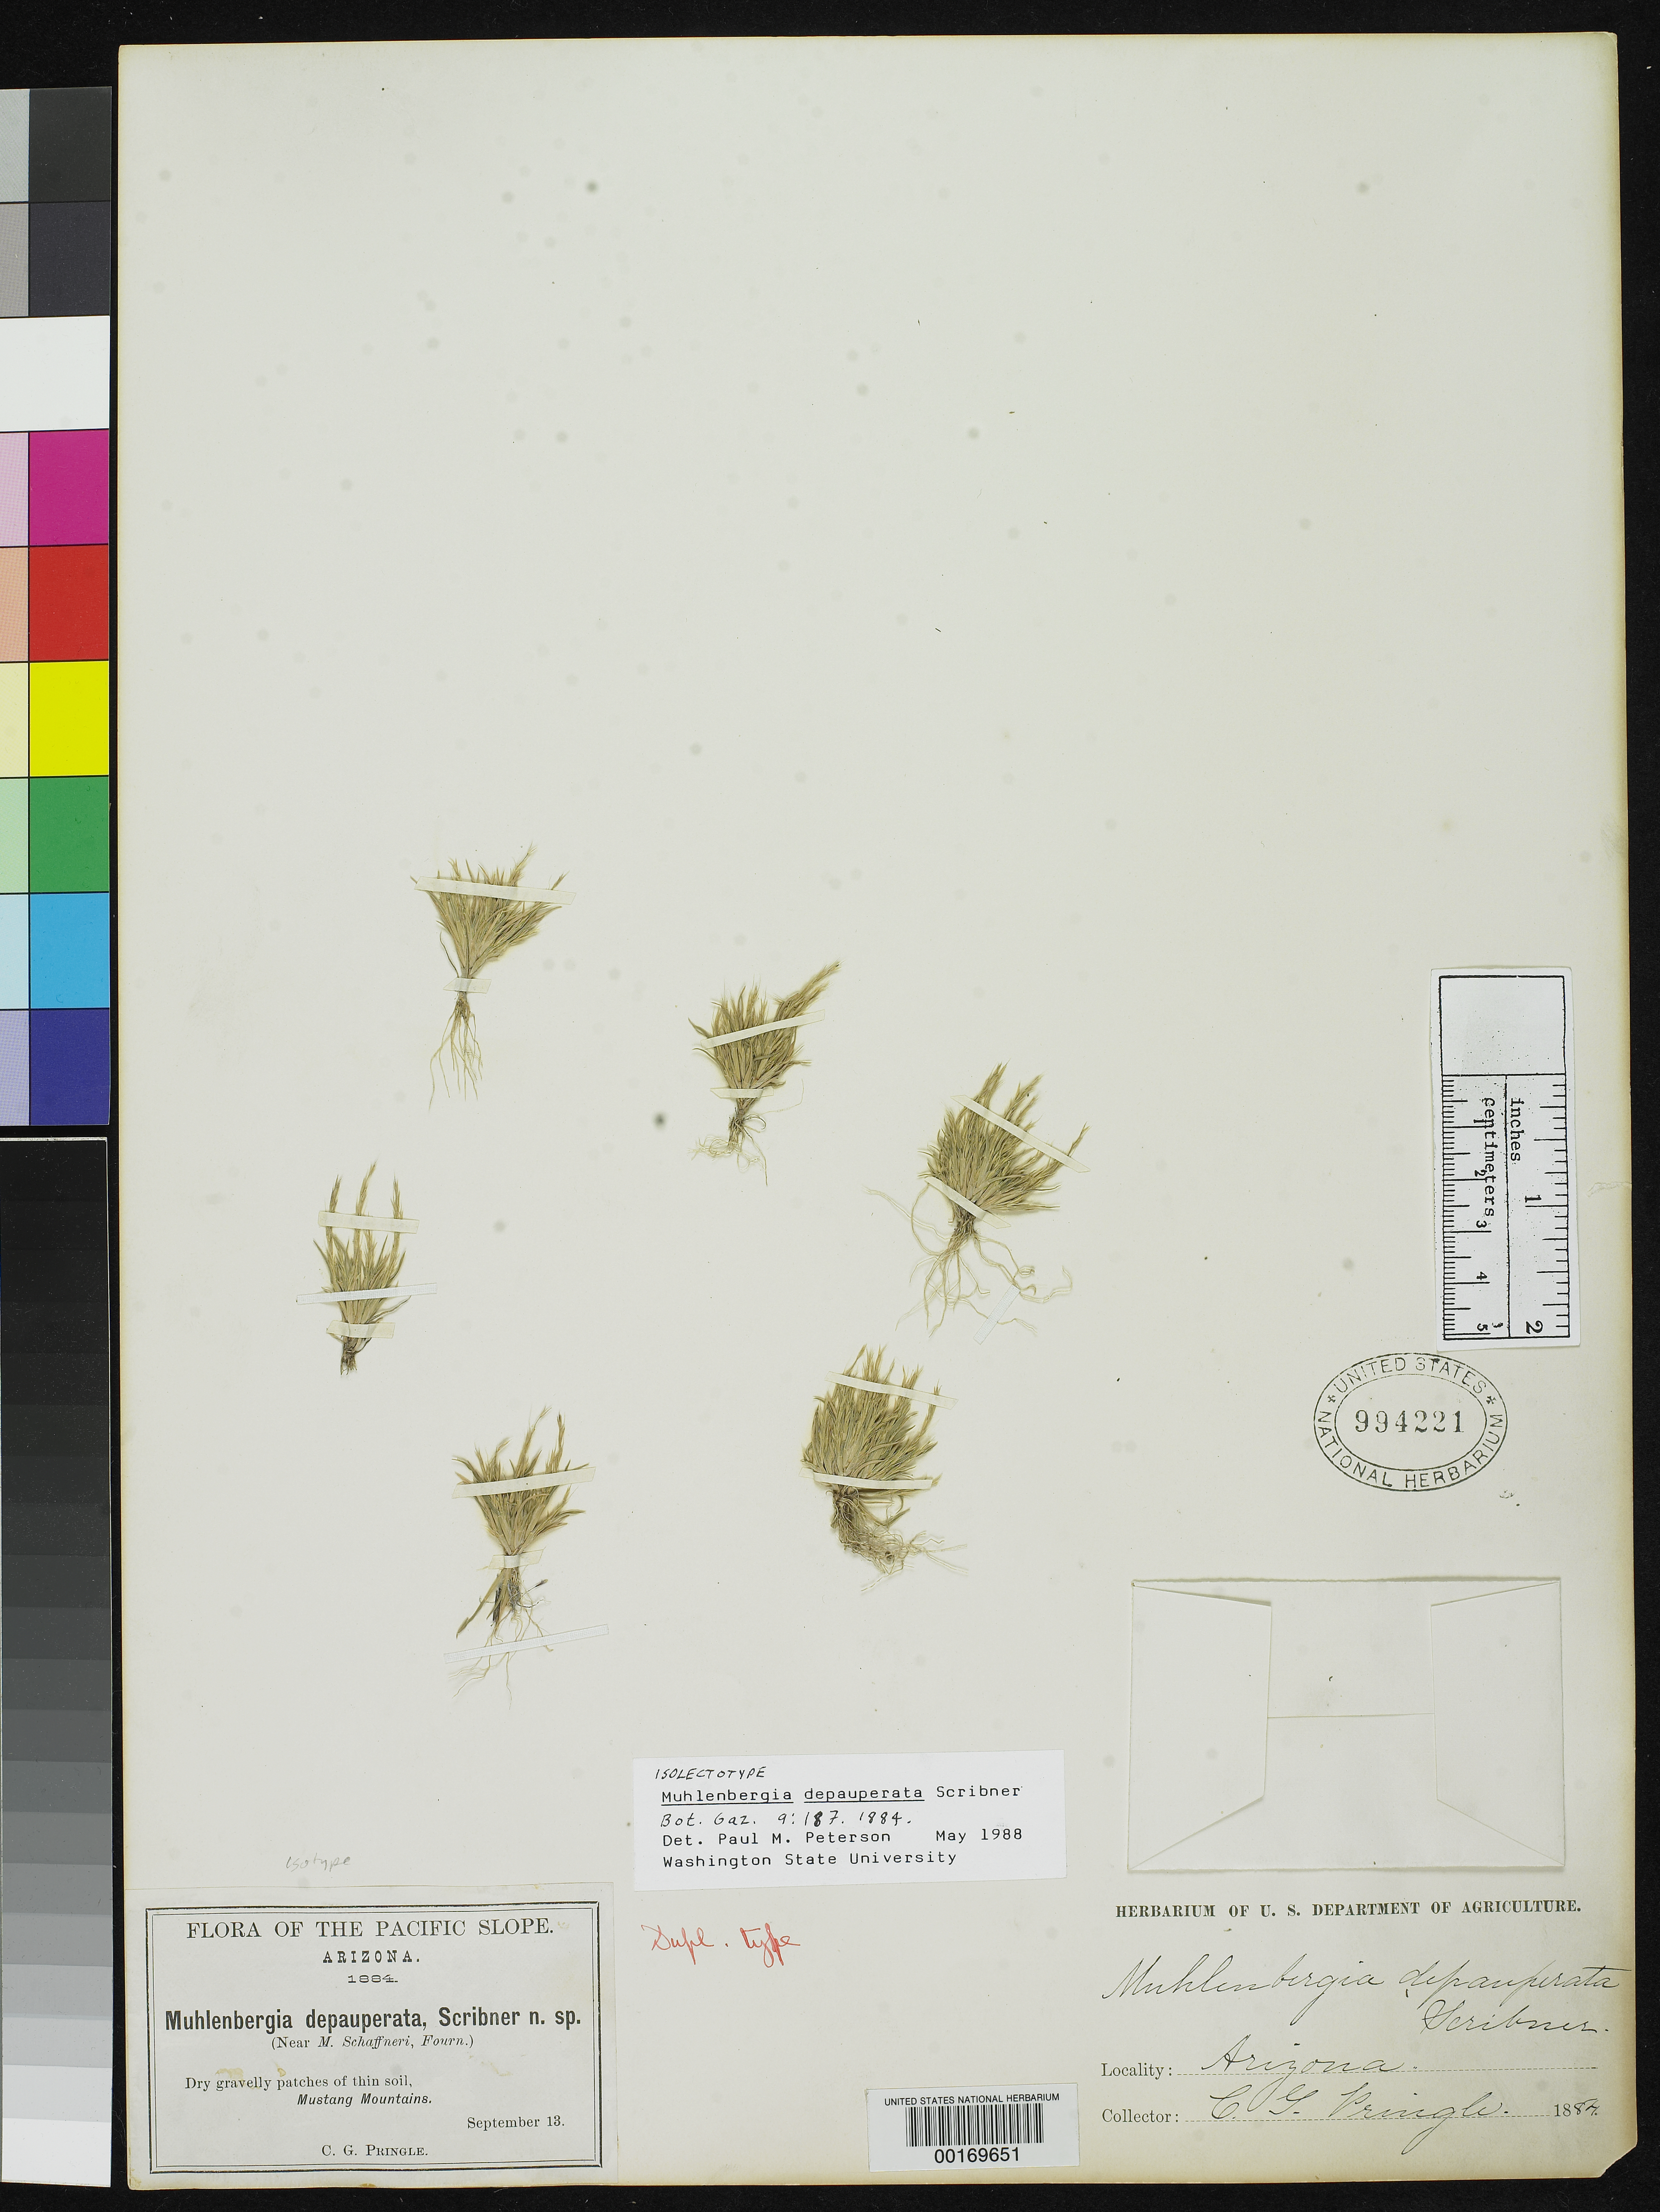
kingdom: Plantae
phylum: Tracheophyta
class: Liliopsida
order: Poales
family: Poaceae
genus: Muhlenbergia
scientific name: Muhlenbergia depauperata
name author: Scribn.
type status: Isolectotype; Type Collection; Lectotype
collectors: C. G. Pringle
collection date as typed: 13 Sep 1884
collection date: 1884-09-13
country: United States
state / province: Arizona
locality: Mustang Mountains.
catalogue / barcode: US 994221